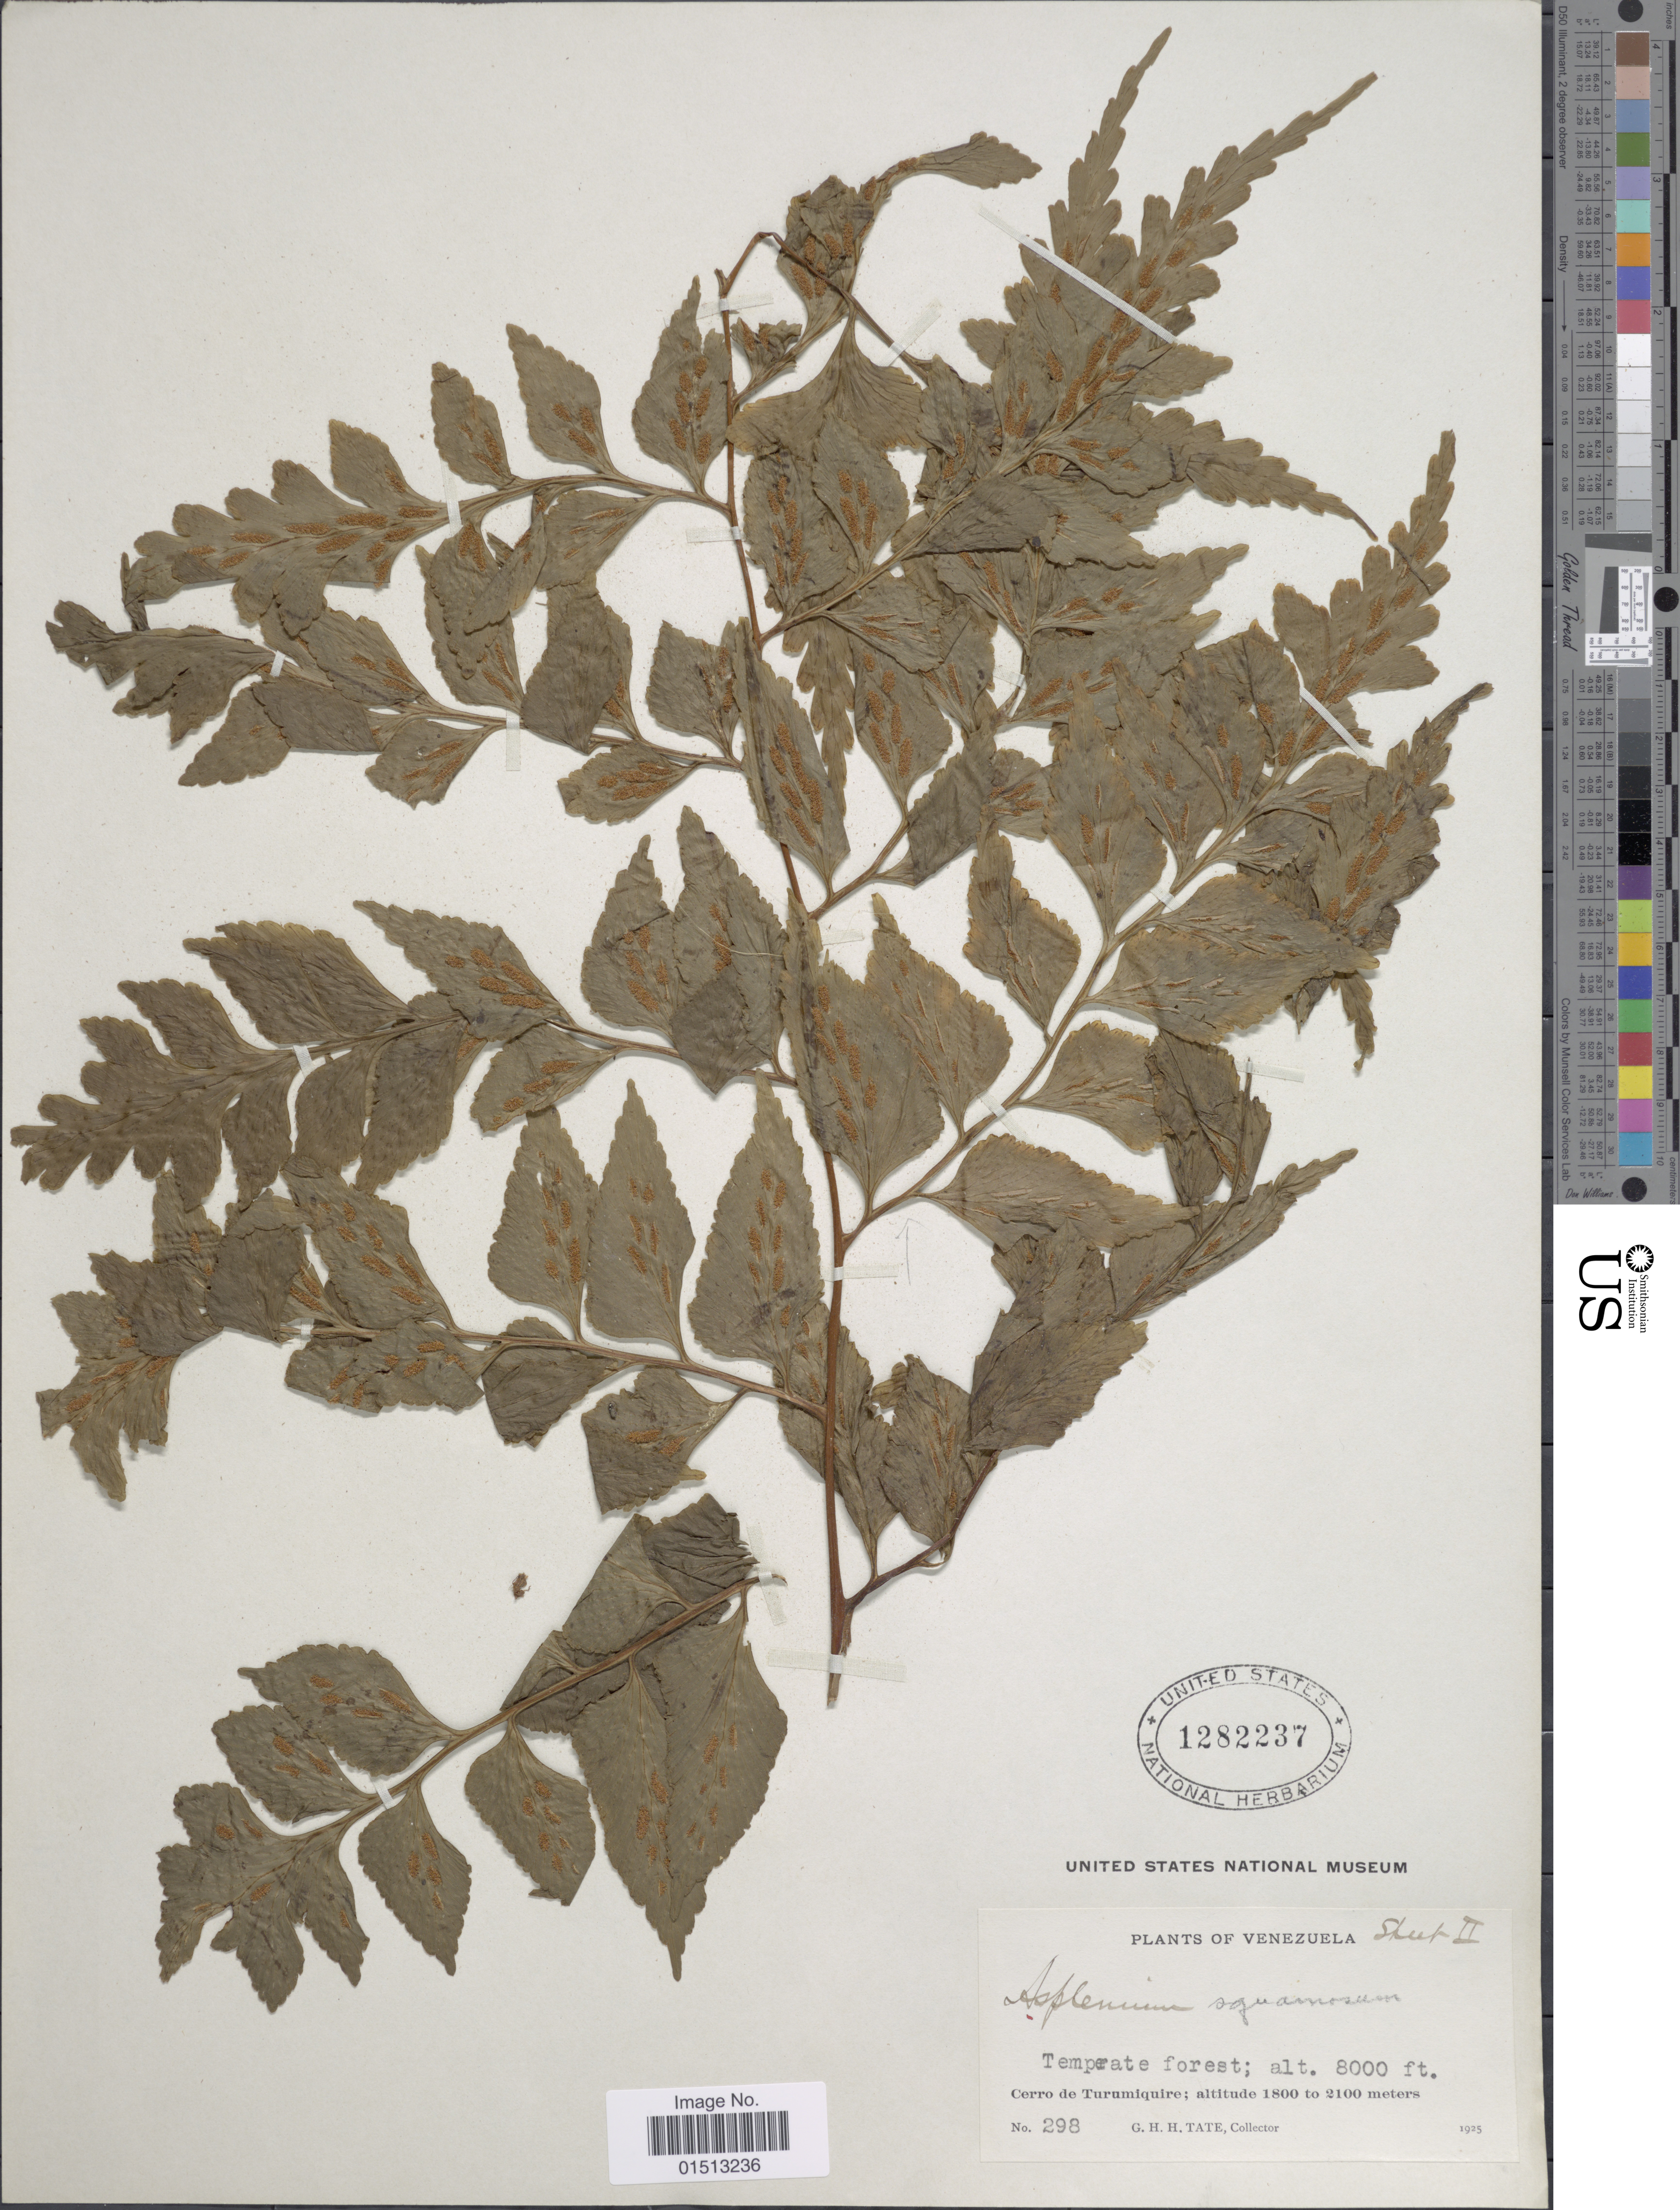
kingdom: Plantae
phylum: Tracheophyta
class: Polypodiopsida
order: Polypodiales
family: Aspleniaceae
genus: Asplenium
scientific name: Asplenium squamosum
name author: L.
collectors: G. Tate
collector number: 298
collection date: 1925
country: Venezuela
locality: Cerro de Turumiquire.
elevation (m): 2438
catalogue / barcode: US 1282237